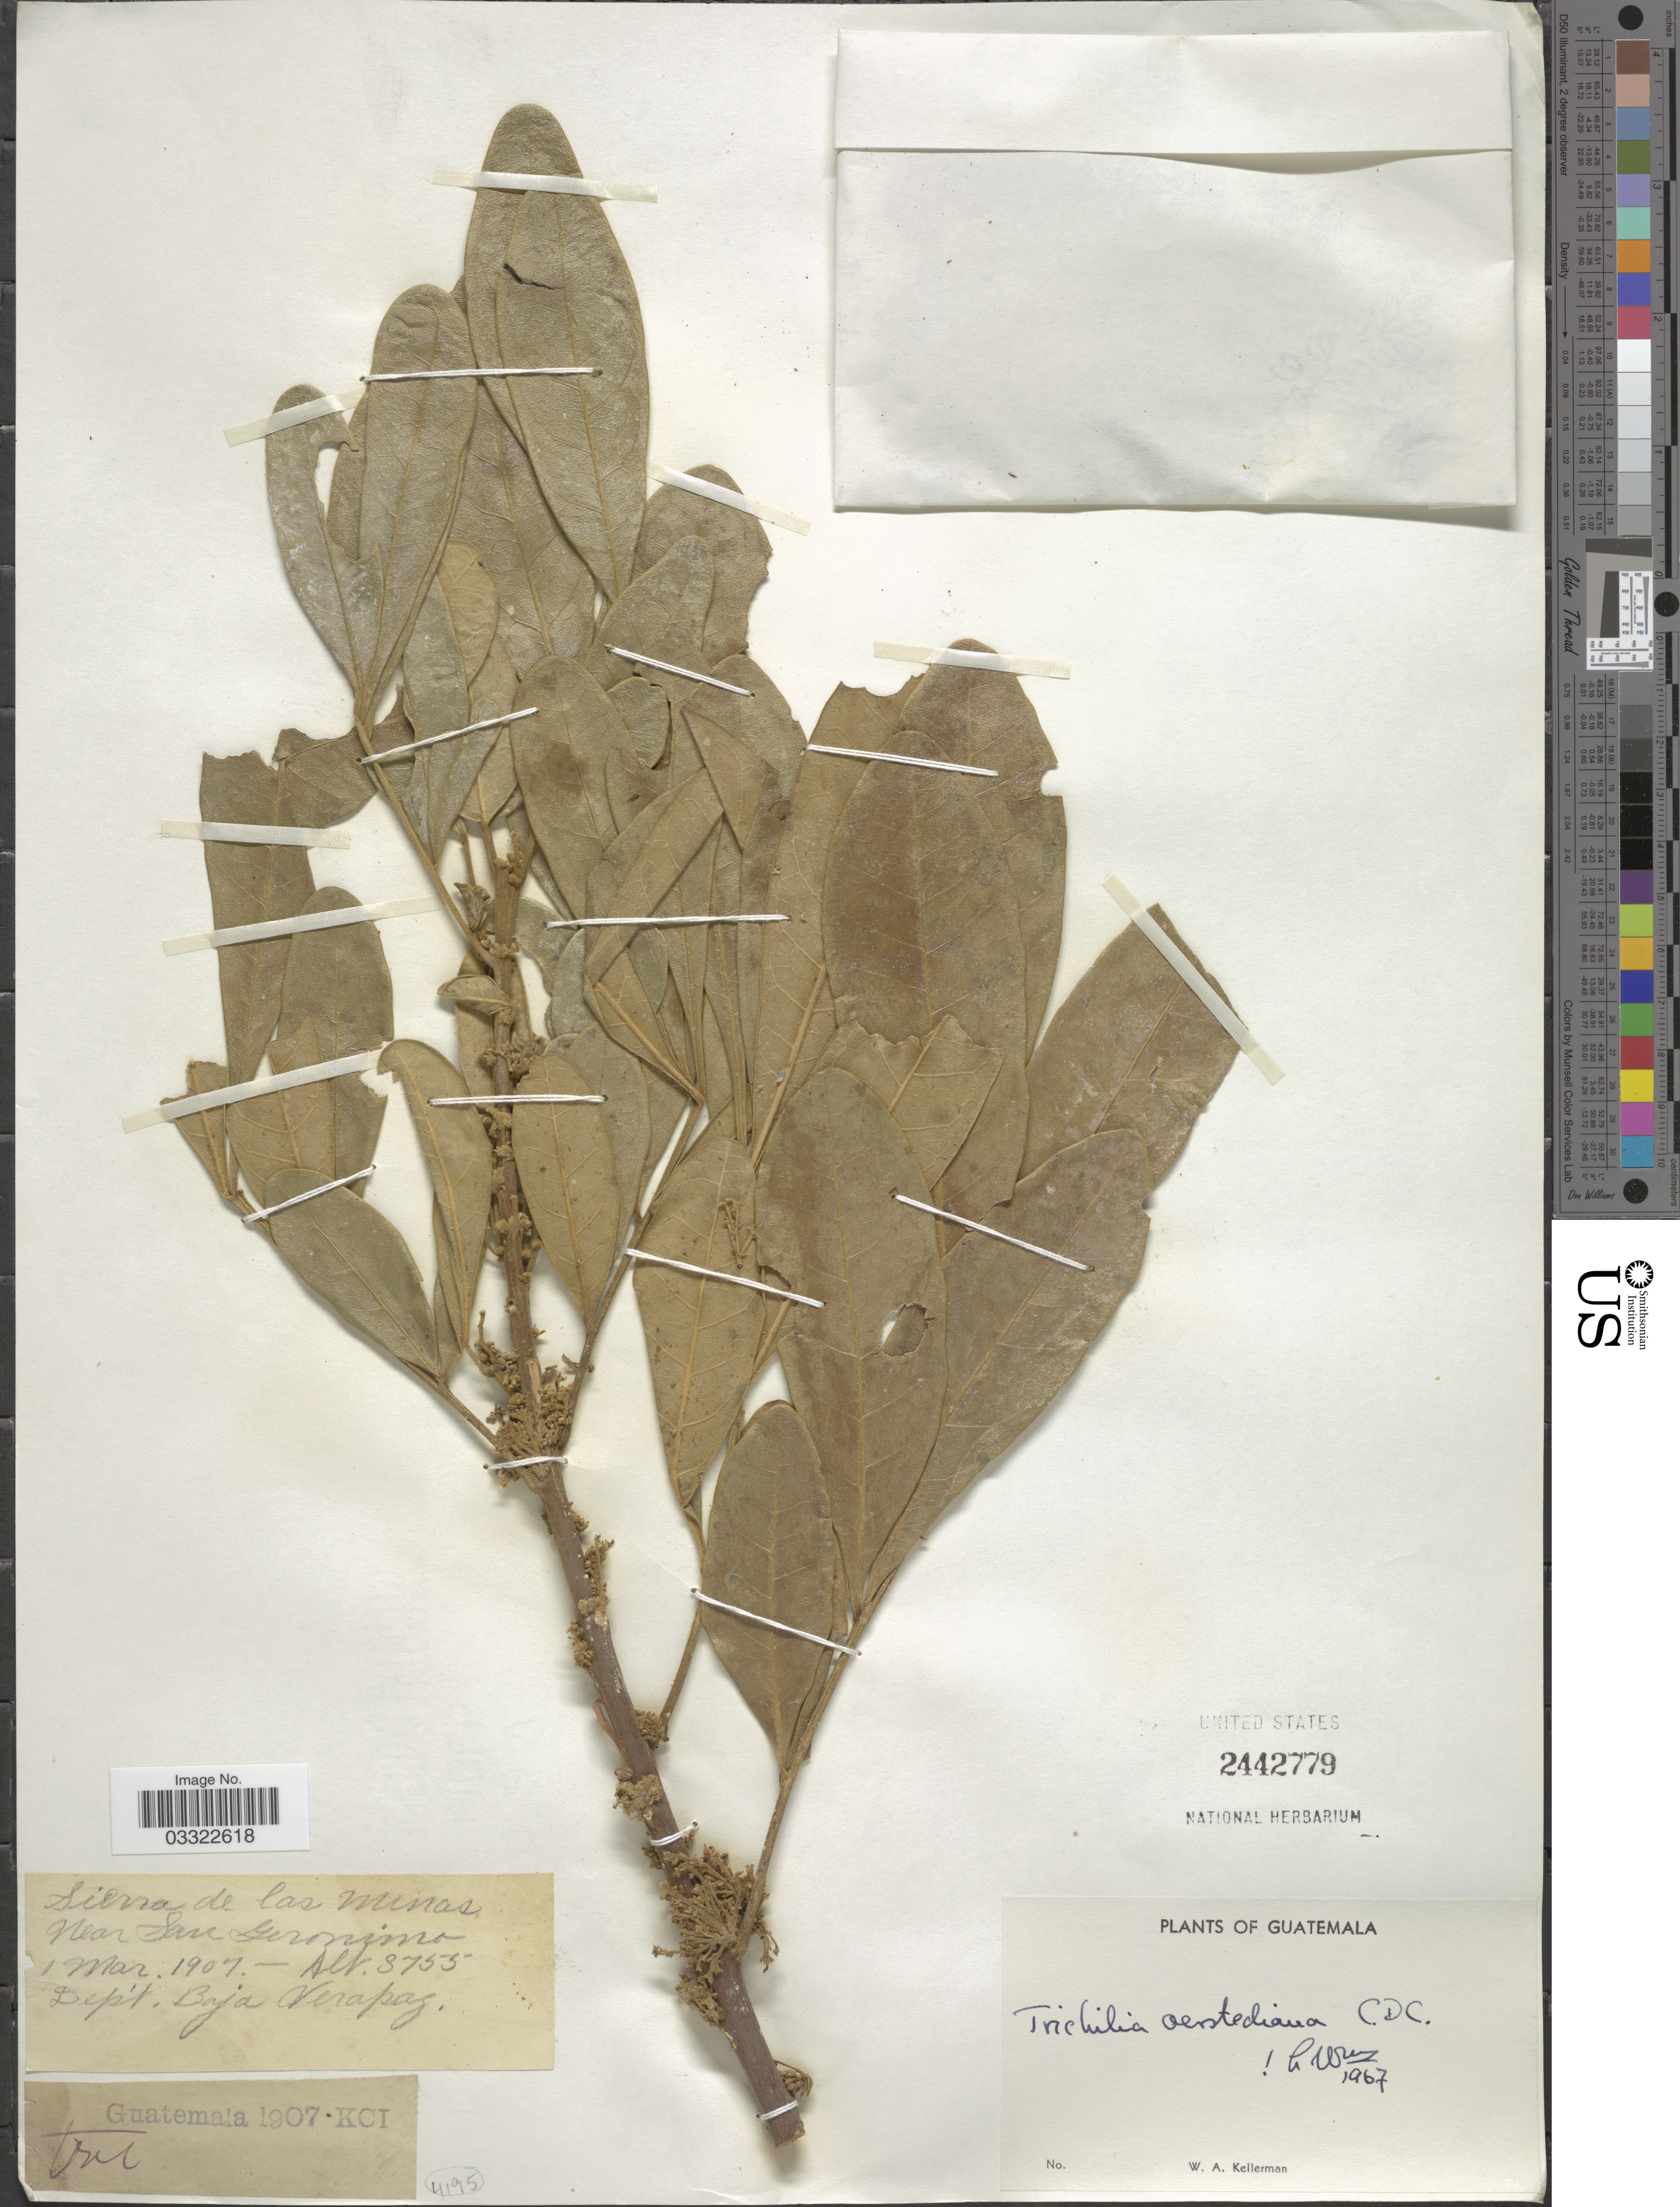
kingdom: Plantae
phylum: Tracheophyta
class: Magnoliopsida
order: Sapindales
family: Meliaceae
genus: Trichilia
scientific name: Trichilia oerstediana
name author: C. DC.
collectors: W. Kellerman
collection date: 1907-03-01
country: Guatemala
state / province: Baja Verapaz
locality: Silva de las Minas. Near San Geronimo. Dept. Baja Verapaz.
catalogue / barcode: US 2442779